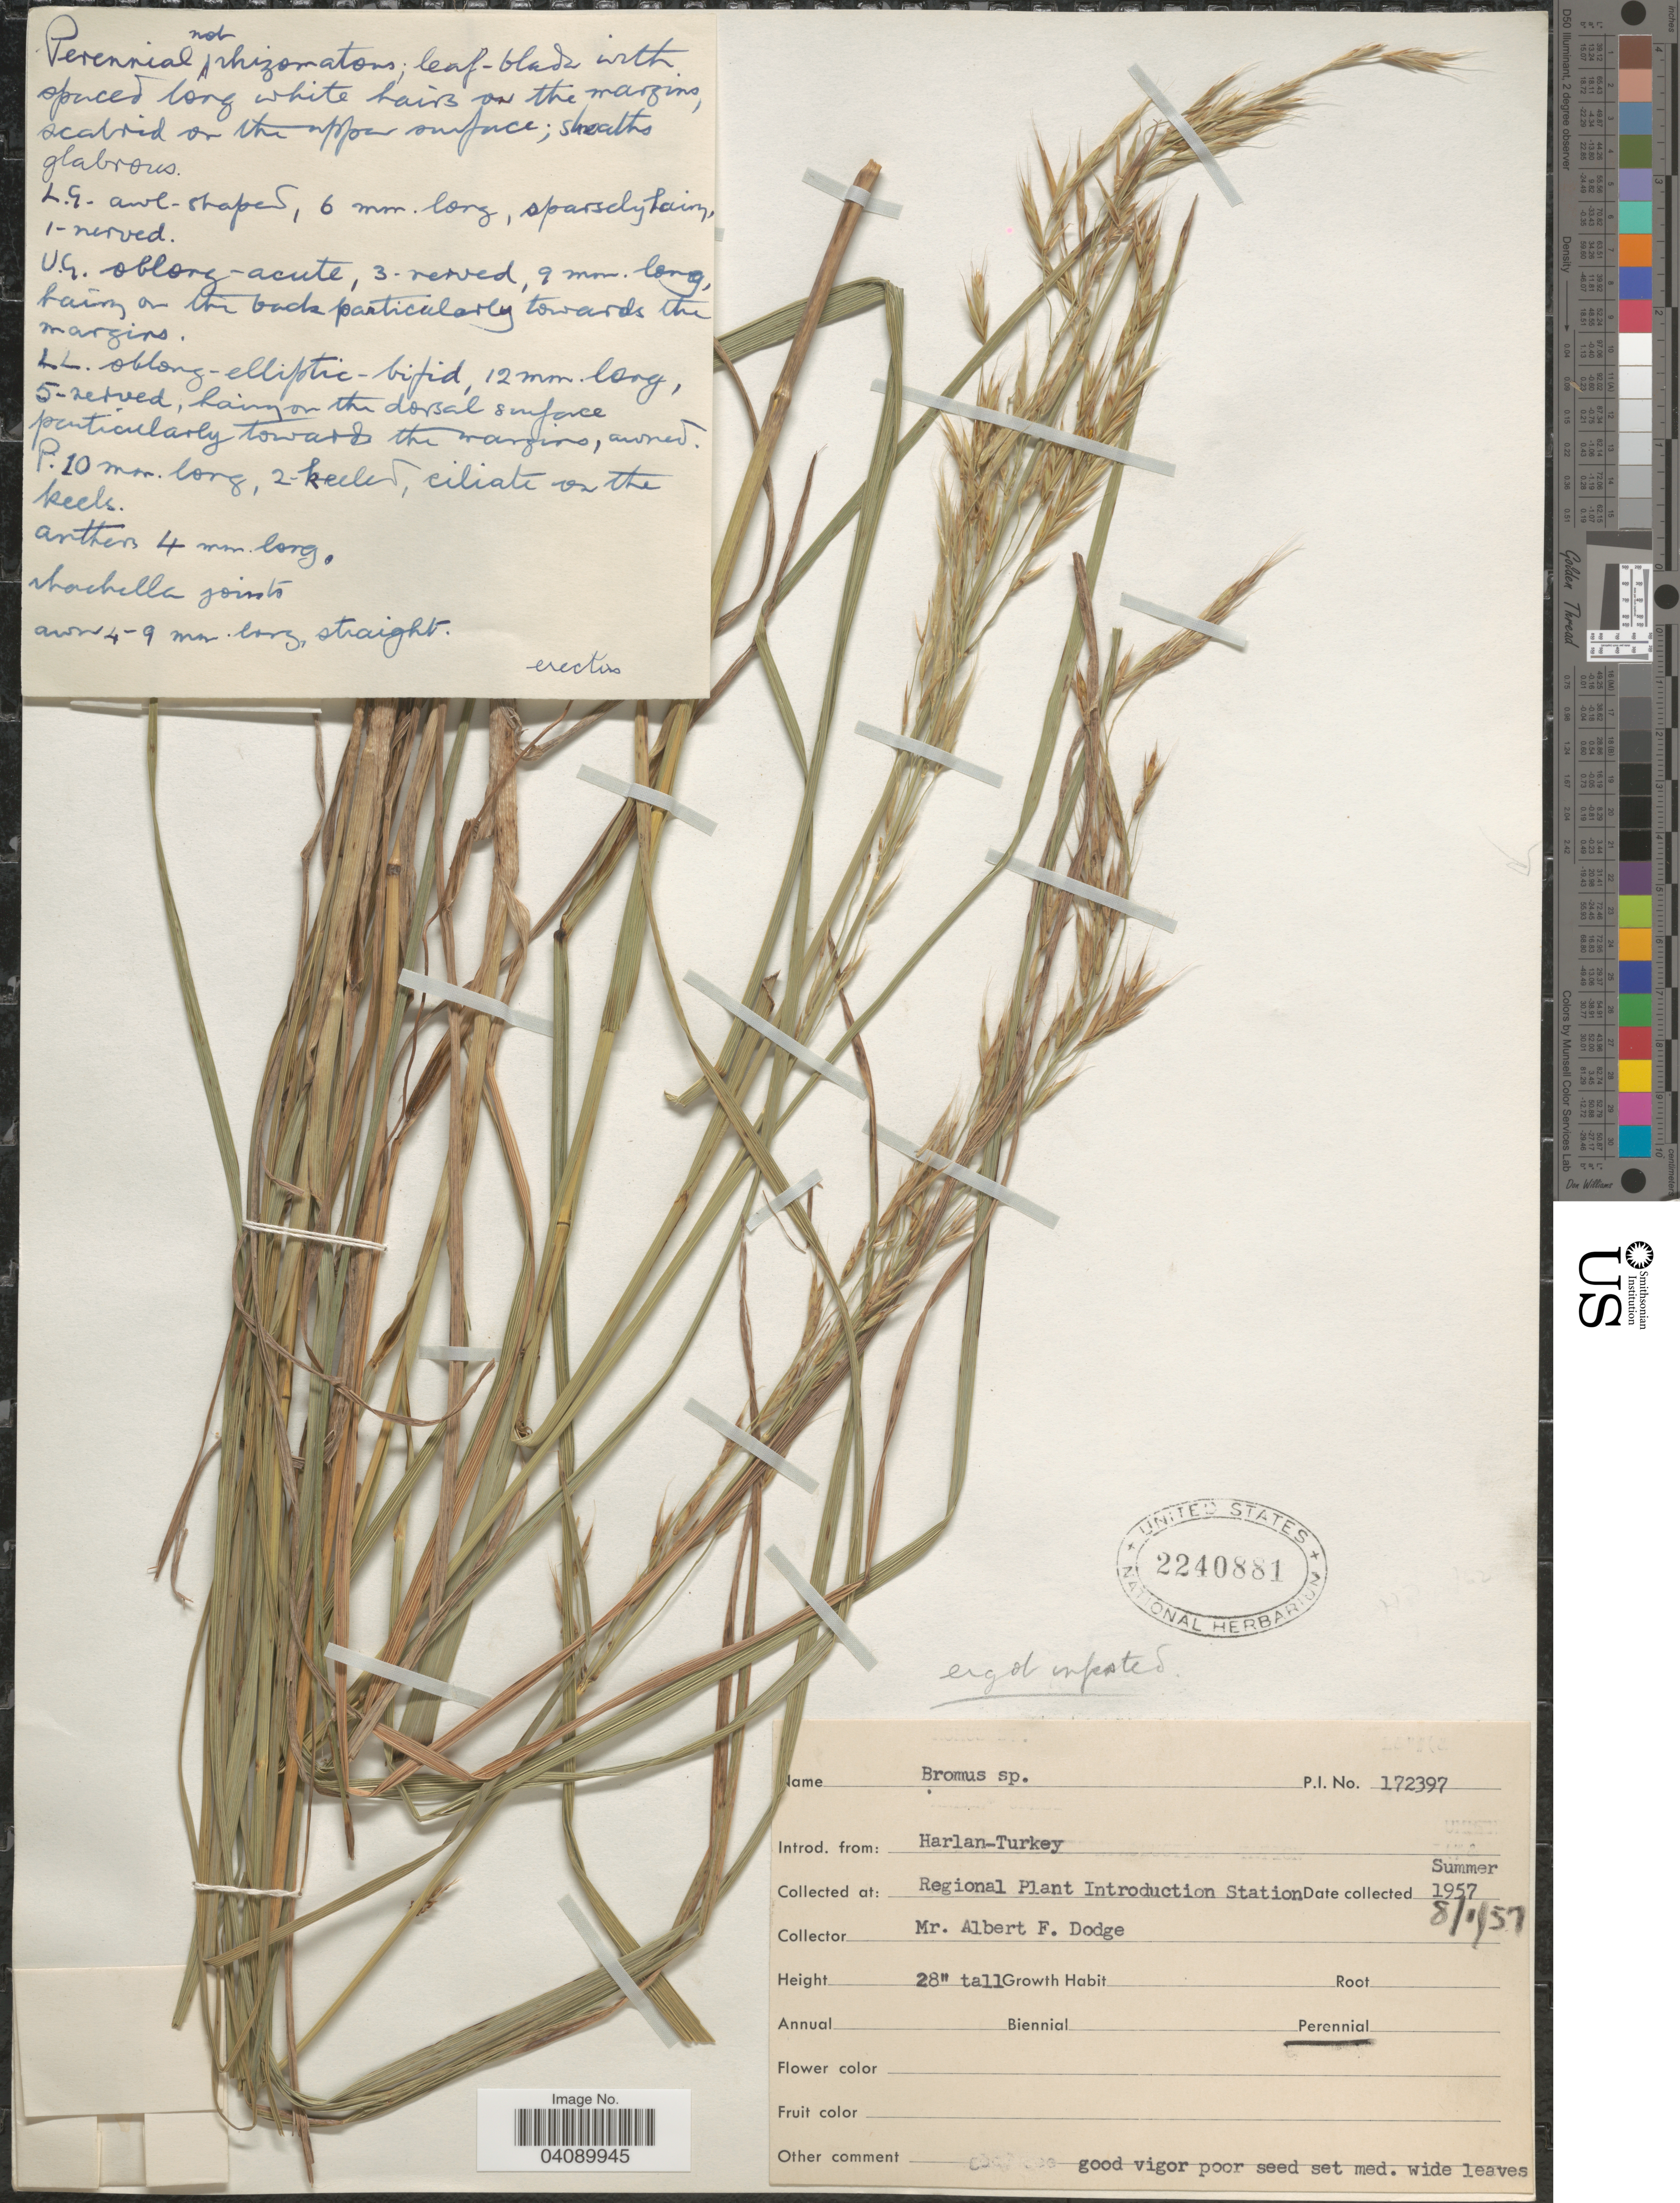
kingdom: Plantae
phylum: Tracheophyta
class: Liliopsida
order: Poales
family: Poaceae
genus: Bromus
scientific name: Bromus sp.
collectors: A. Dodge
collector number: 172397?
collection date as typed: Transcribed d/m/y: 1/8/57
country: United States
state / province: Iowa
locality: Regional Plant Introduction Station.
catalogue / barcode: US 2240881